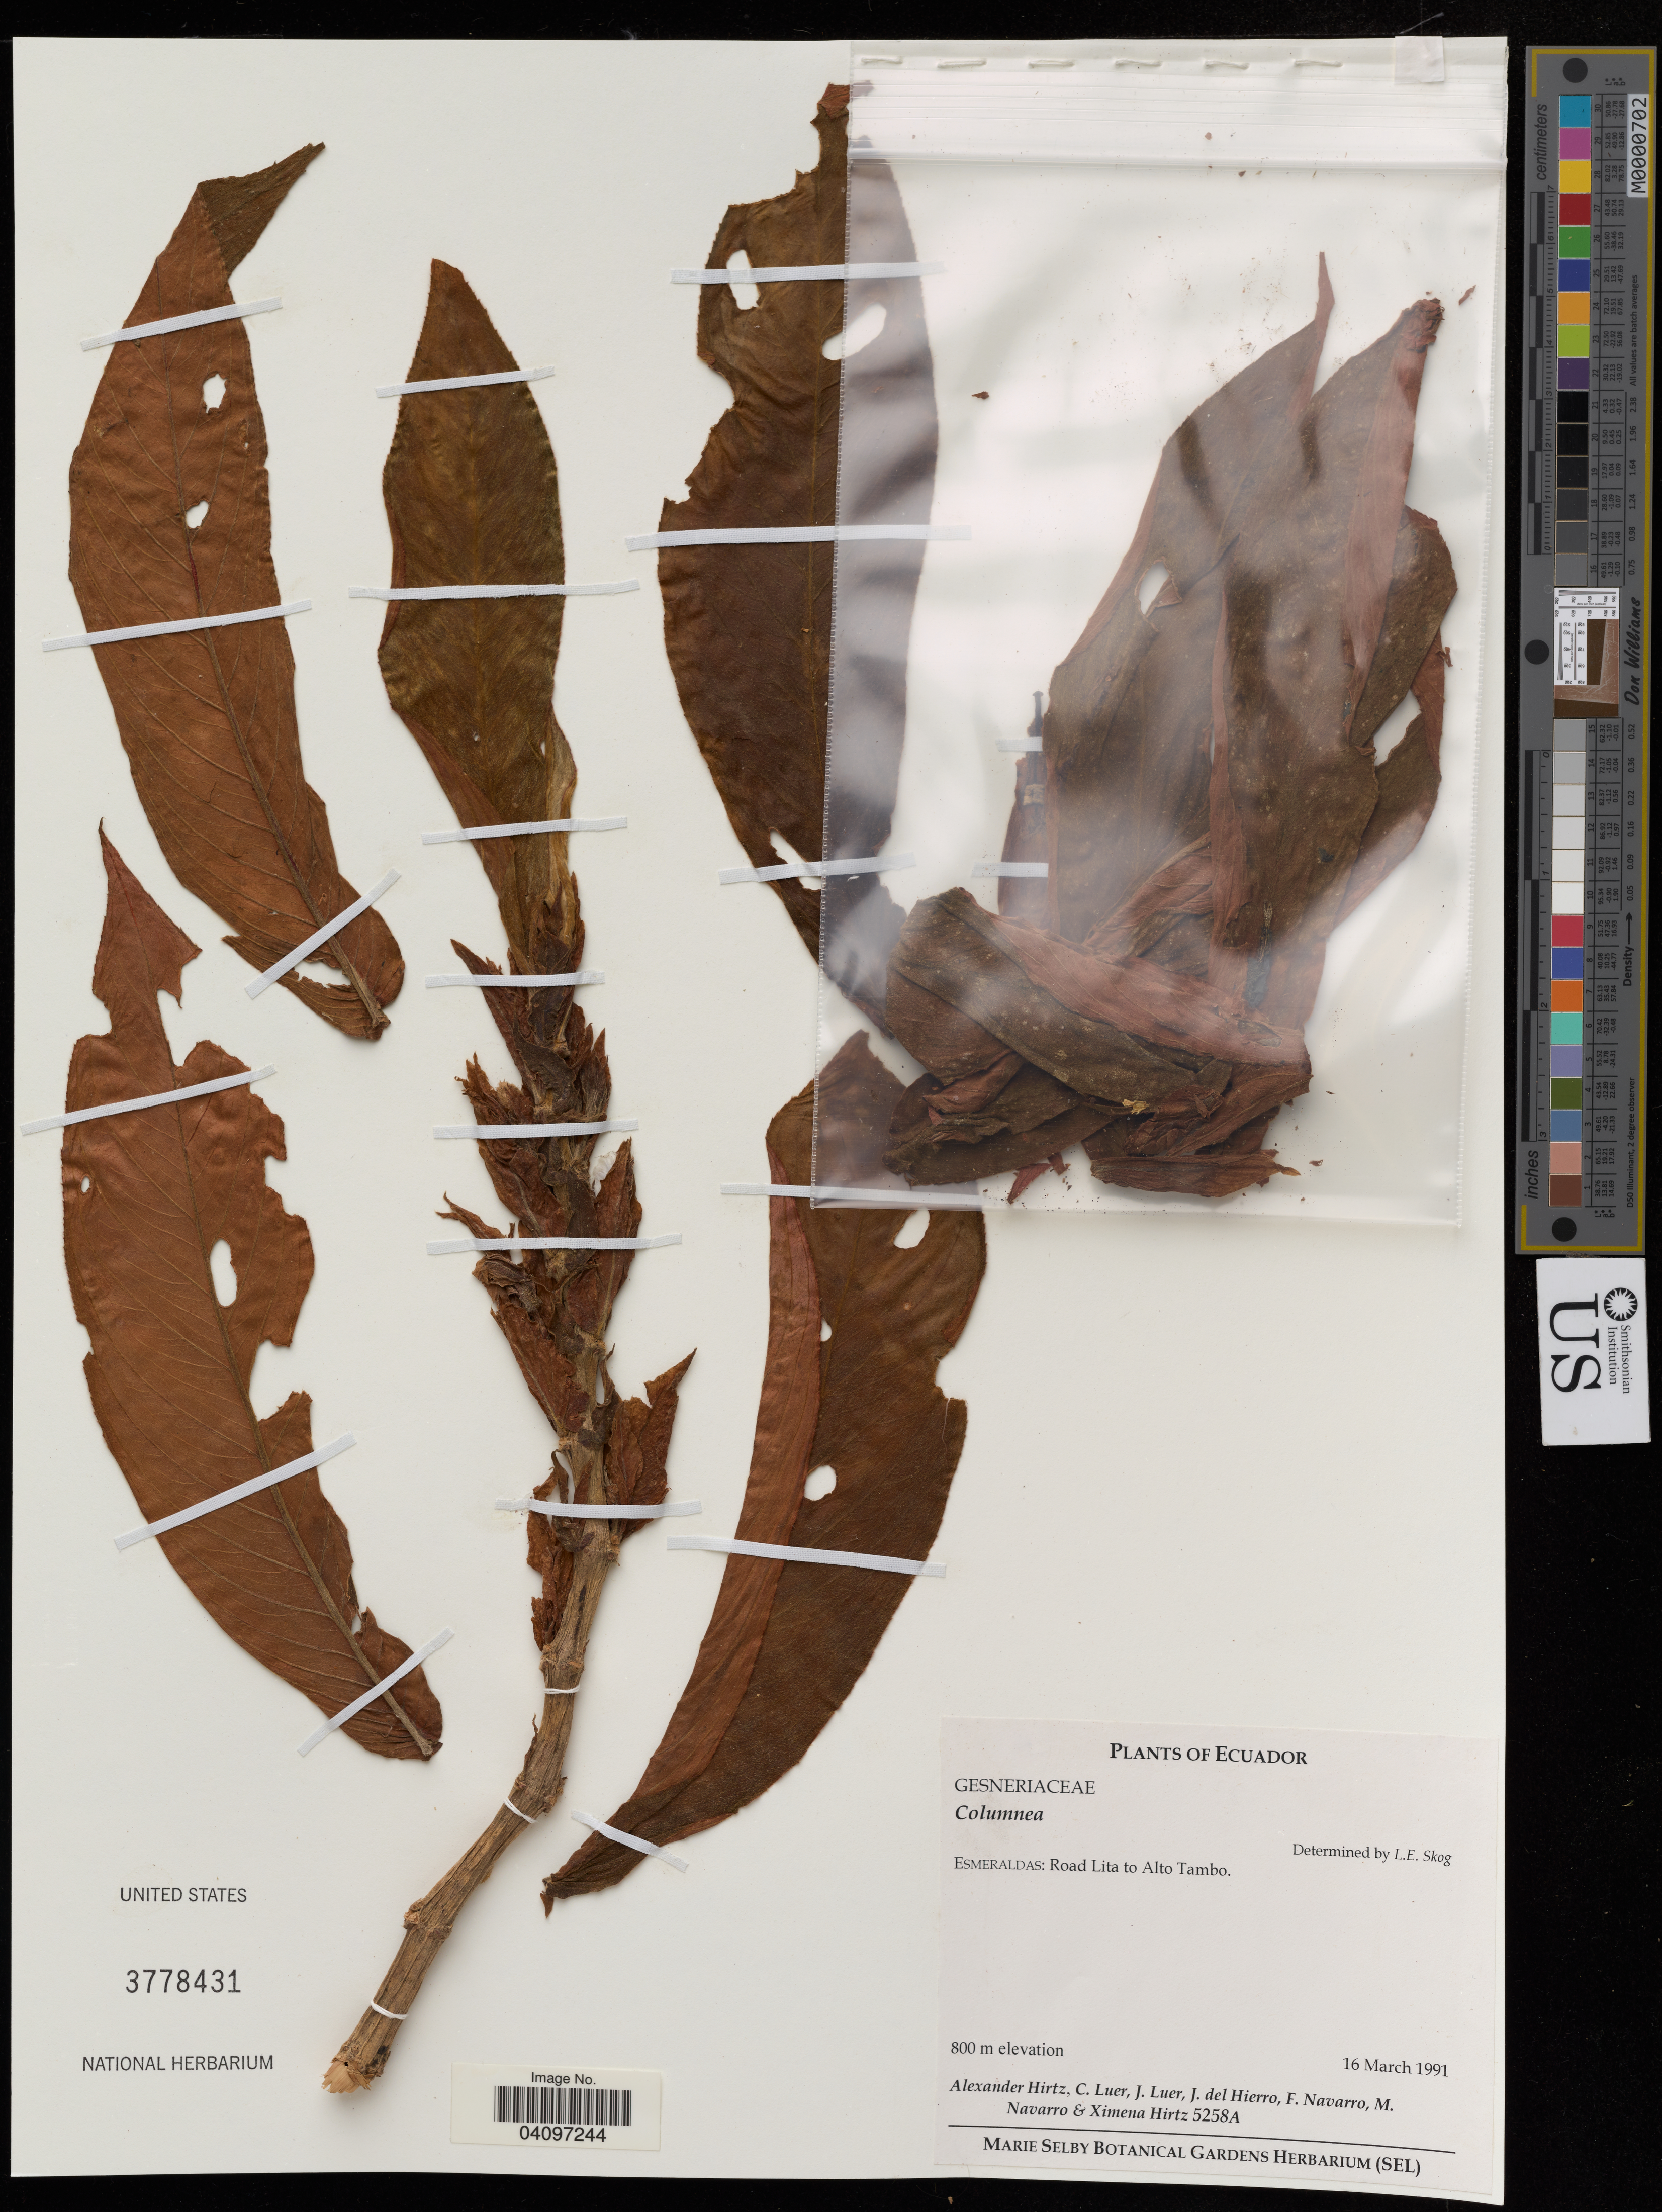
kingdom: Plantae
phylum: Tracheophyta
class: Magnoliopsida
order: Lamiales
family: Gesneriaceae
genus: Columnea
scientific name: Columnea sulcata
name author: L.E. Skog & L.P. Kvist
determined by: Skog, Laurence E.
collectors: A. Hirtz, C. Luer & J. Luer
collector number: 5258A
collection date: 1991-03-16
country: Ecuador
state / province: Esmeraldas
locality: Road Lito to Alto Tambo.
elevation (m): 800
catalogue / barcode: US 3778431